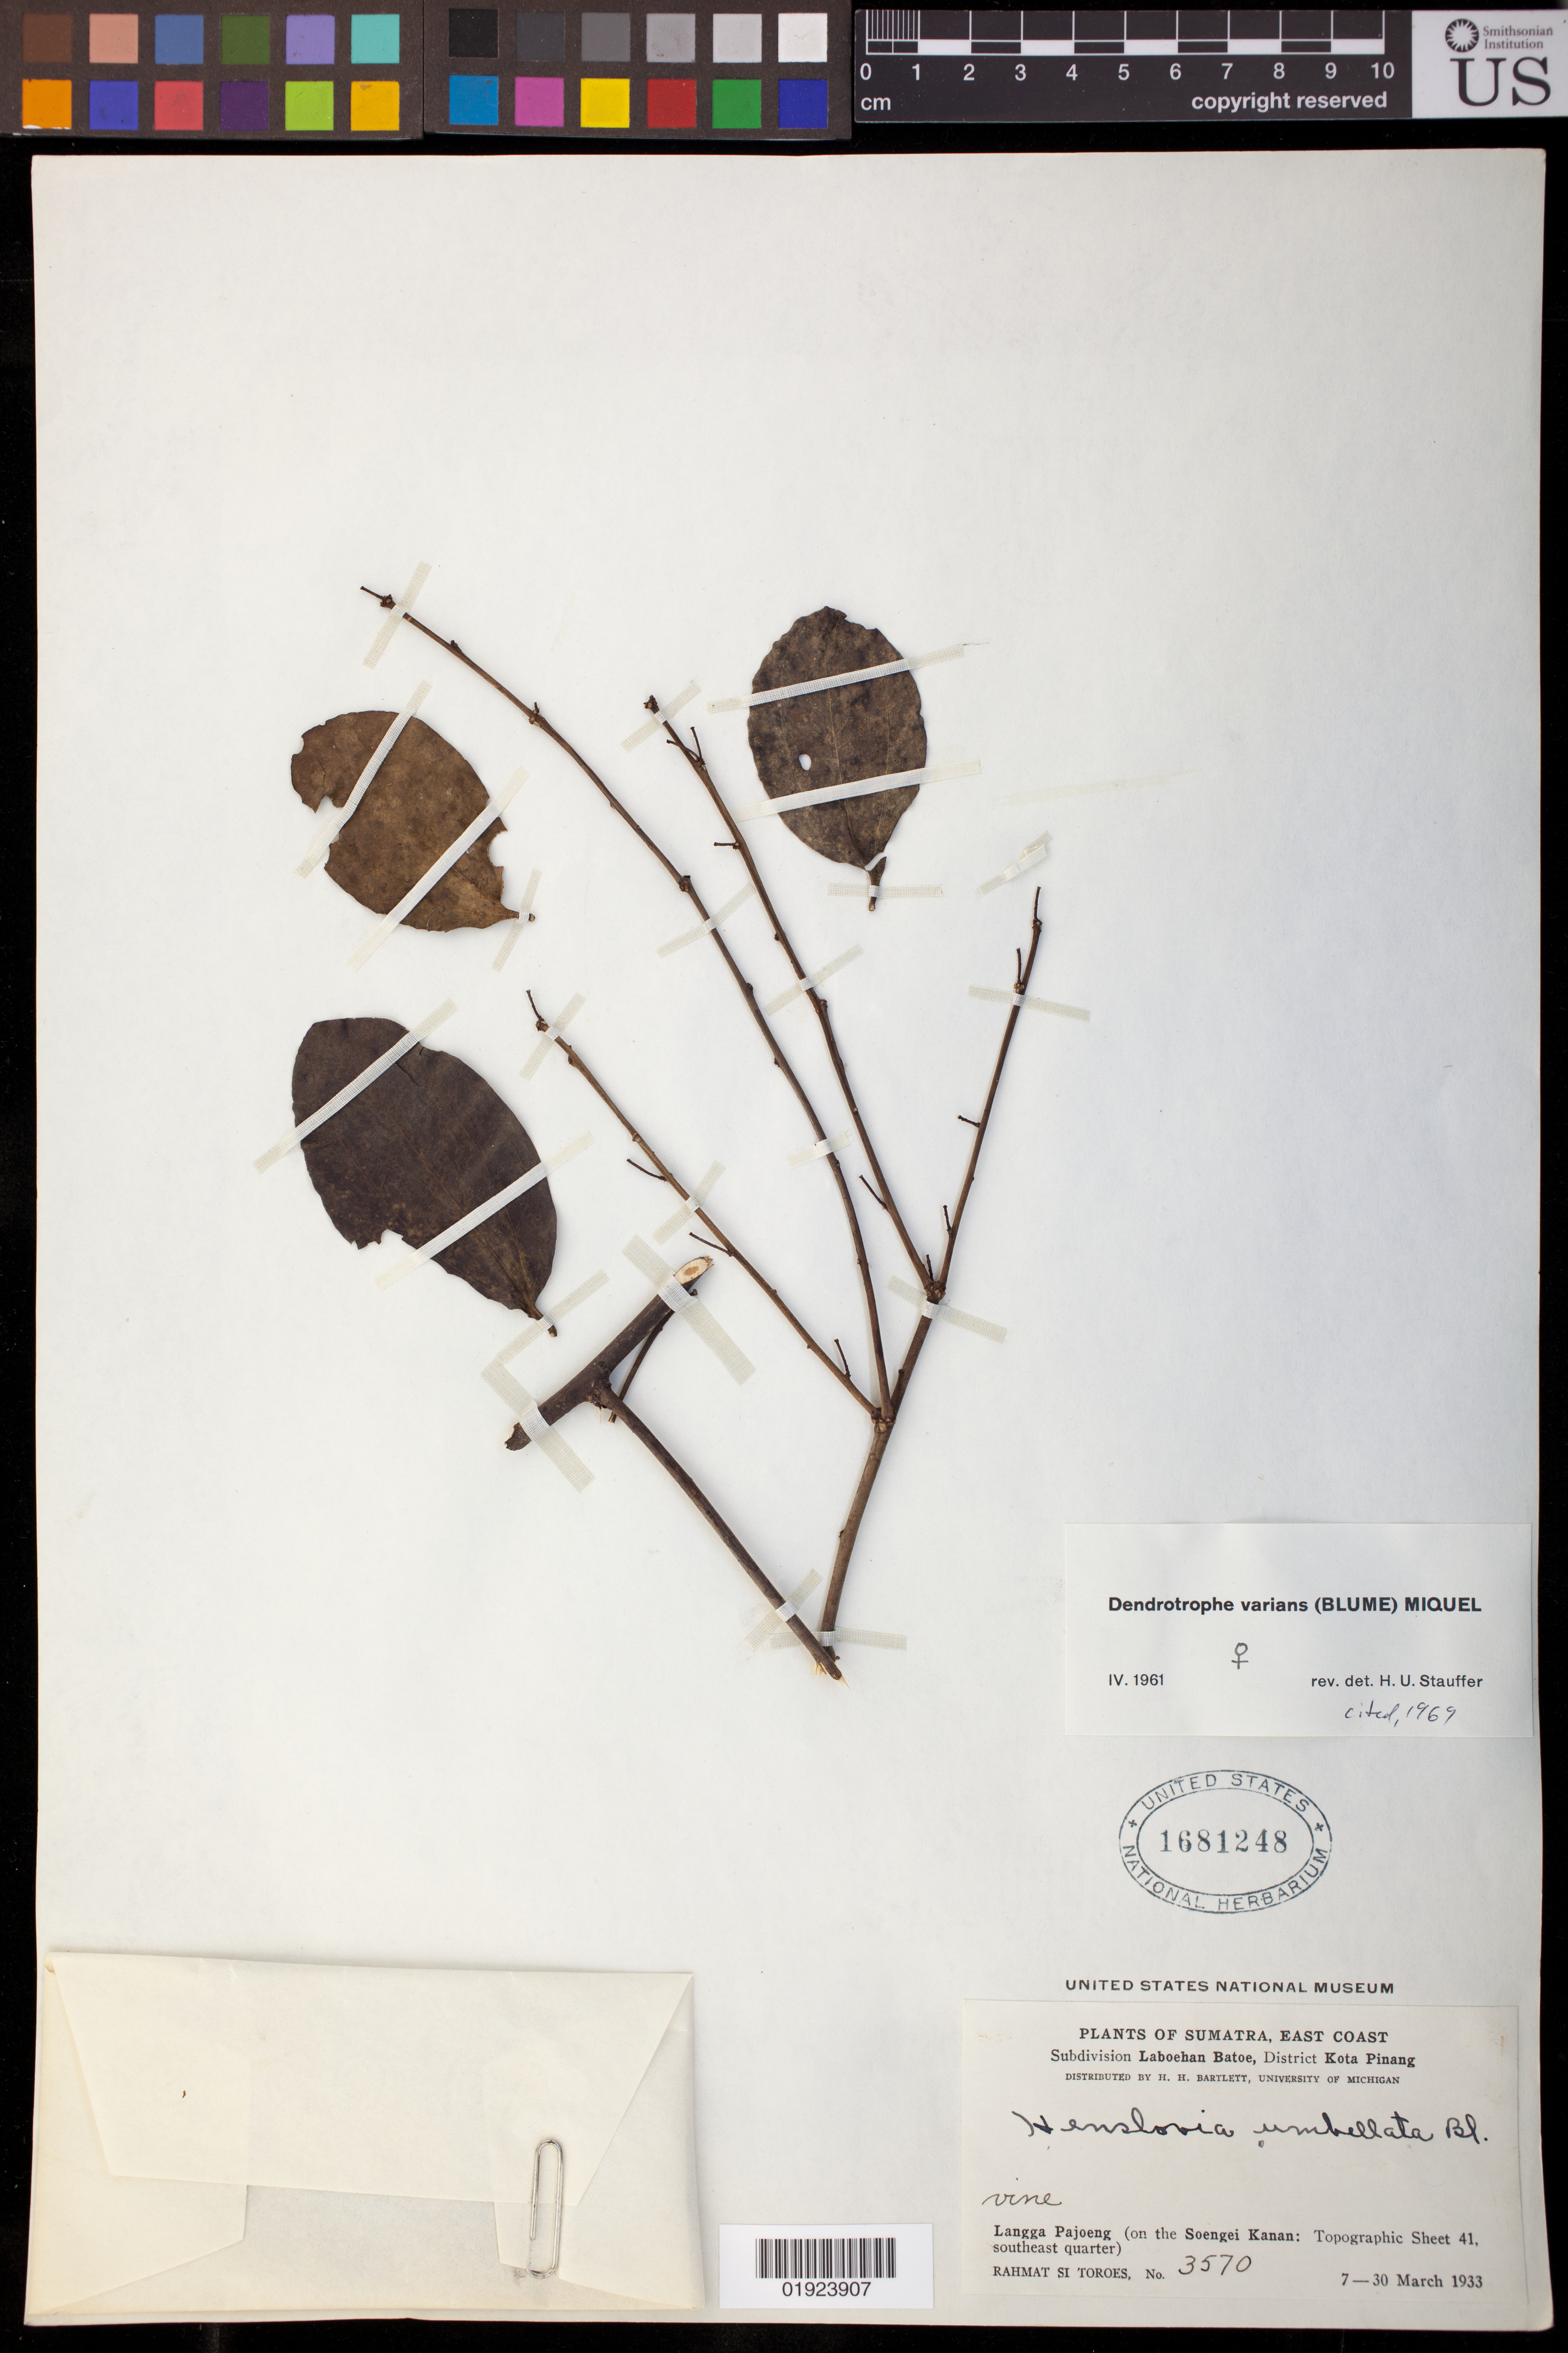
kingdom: Plantae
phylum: Tracheophyta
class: Magnoliopsida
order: Santalales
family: Amphorogynaceae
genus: Dendrotrophe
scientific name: Dendrotrophe varians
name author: (Blume) Miq.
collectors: Rahmat Si Boeea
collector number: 3570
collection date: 1933-03-07/1933-03-30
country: Indonesia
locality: Langgapayung (on the Sungay Kanan River: Topographic Sheet 41, southeast quarter)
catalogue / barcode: US 1681248